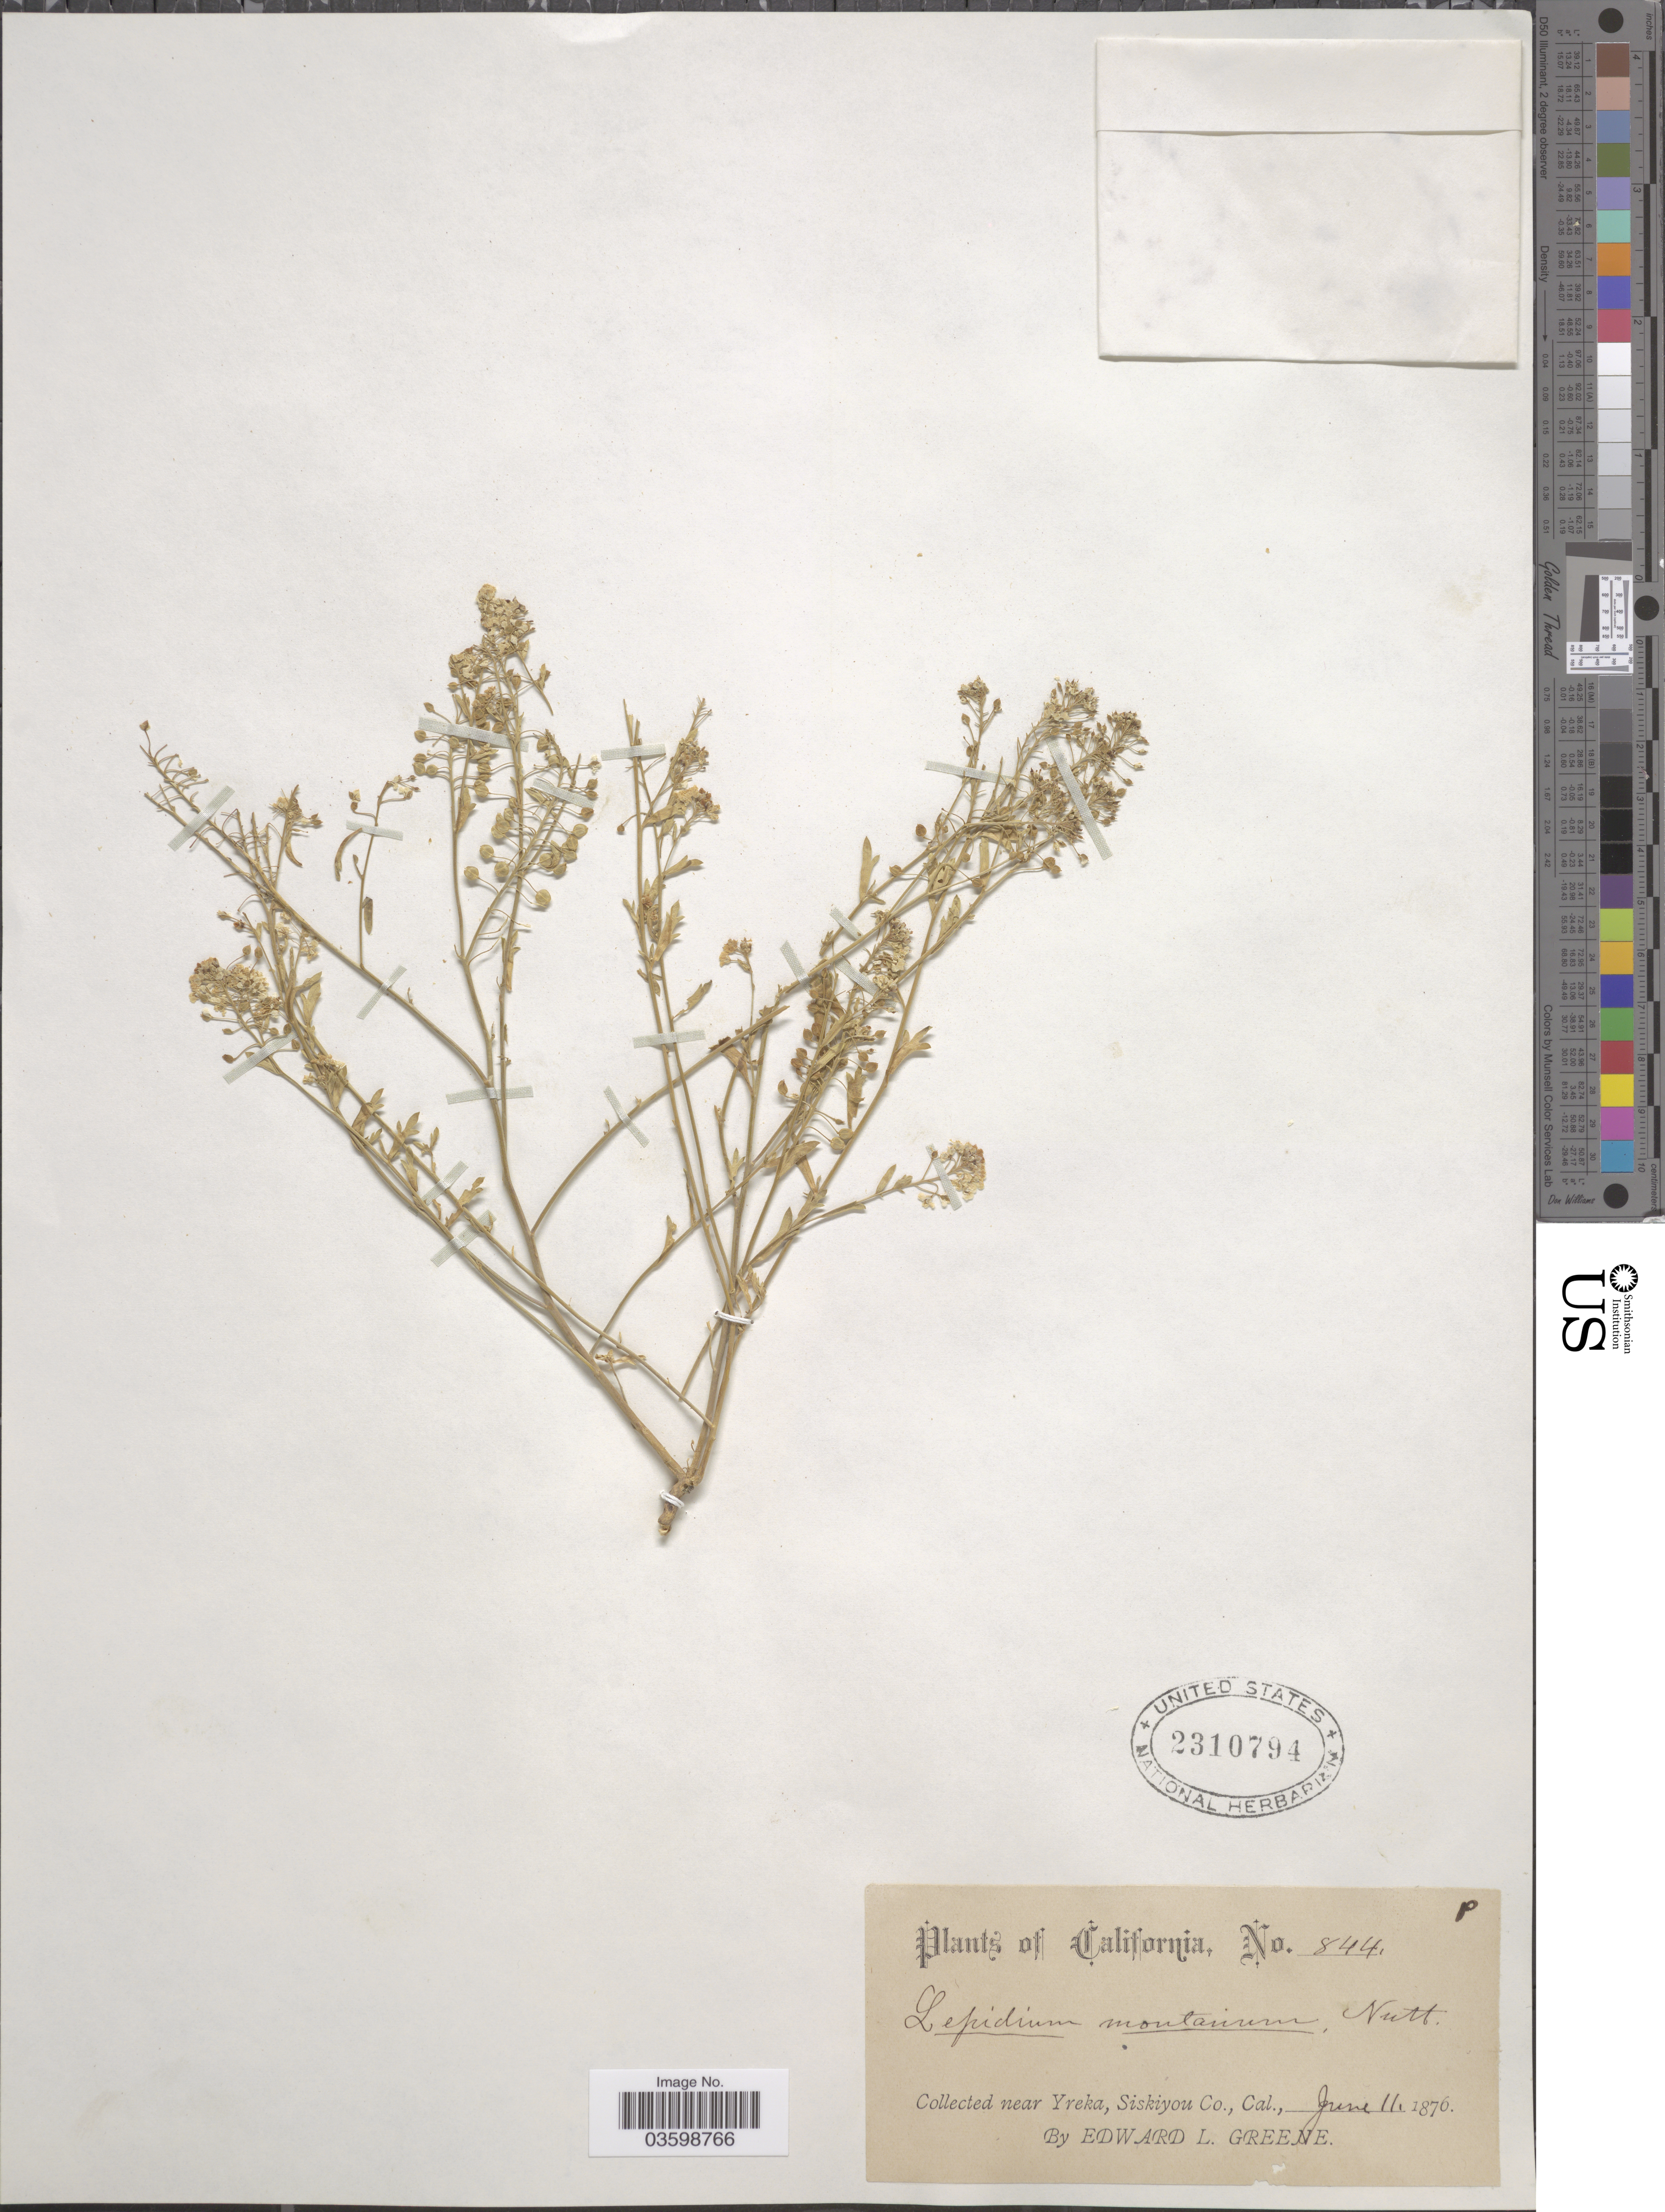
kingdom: Plantae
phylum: Tracheophyta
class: Magnoliopsida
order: Brassicales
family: Brassicaceae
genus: Lepidium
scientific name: Lepidium montanum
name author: Nutt.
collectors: E. L. Greene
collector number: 844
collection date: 1876-06-11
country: United States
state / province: California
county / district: Siskiyou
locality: Near Yreka, Siskiyou Co.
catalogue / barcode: US 2310794